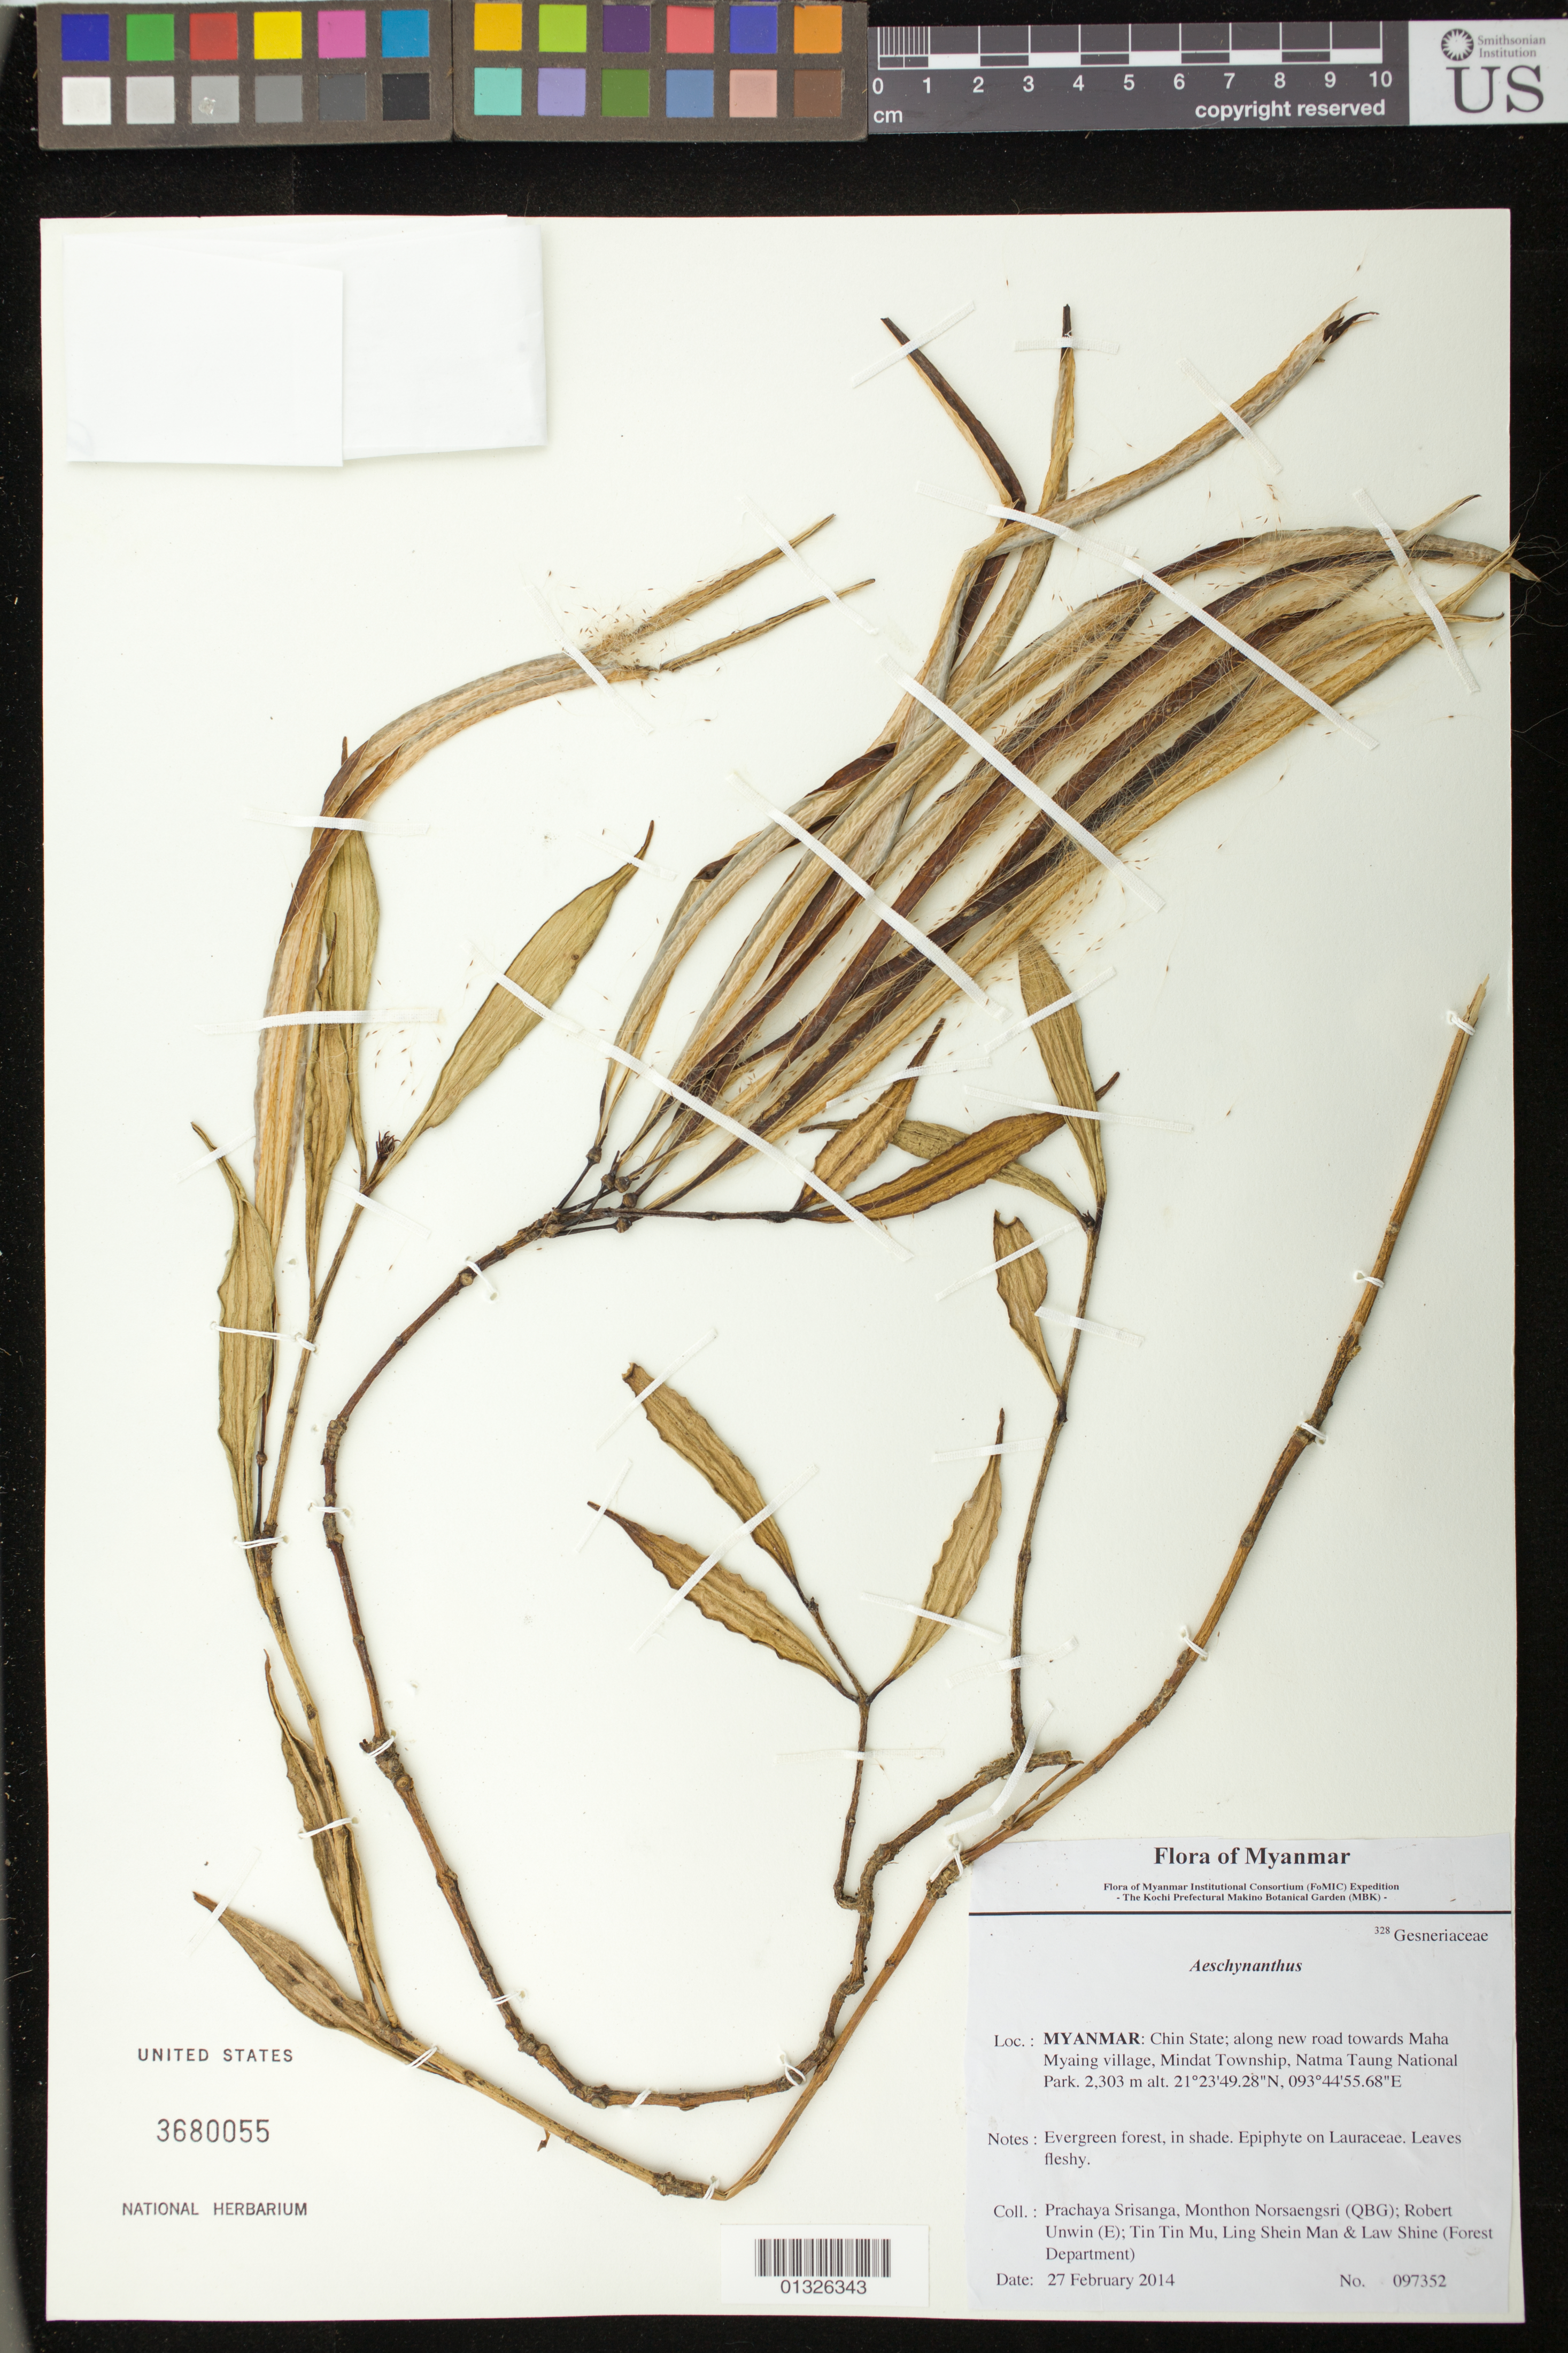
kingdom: Plantae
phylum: Tracheophyta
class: Magnoliopsida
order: Lamiales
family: Gesneriaceae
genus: Aeschynanthus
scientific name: Aeschynanthus sp.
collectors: P. Srisanga, M. Norsaengsri, R. Unwin, Tin Tin Mu, Ling Shein Man & L. Shine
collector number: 97352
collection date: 2014-02-27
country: Myanmar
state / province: Chin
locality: Along new road towards Maha Myaing Village, Mindat Township, Natma Taung National Park.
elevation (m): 2303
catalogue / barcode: US 3680055